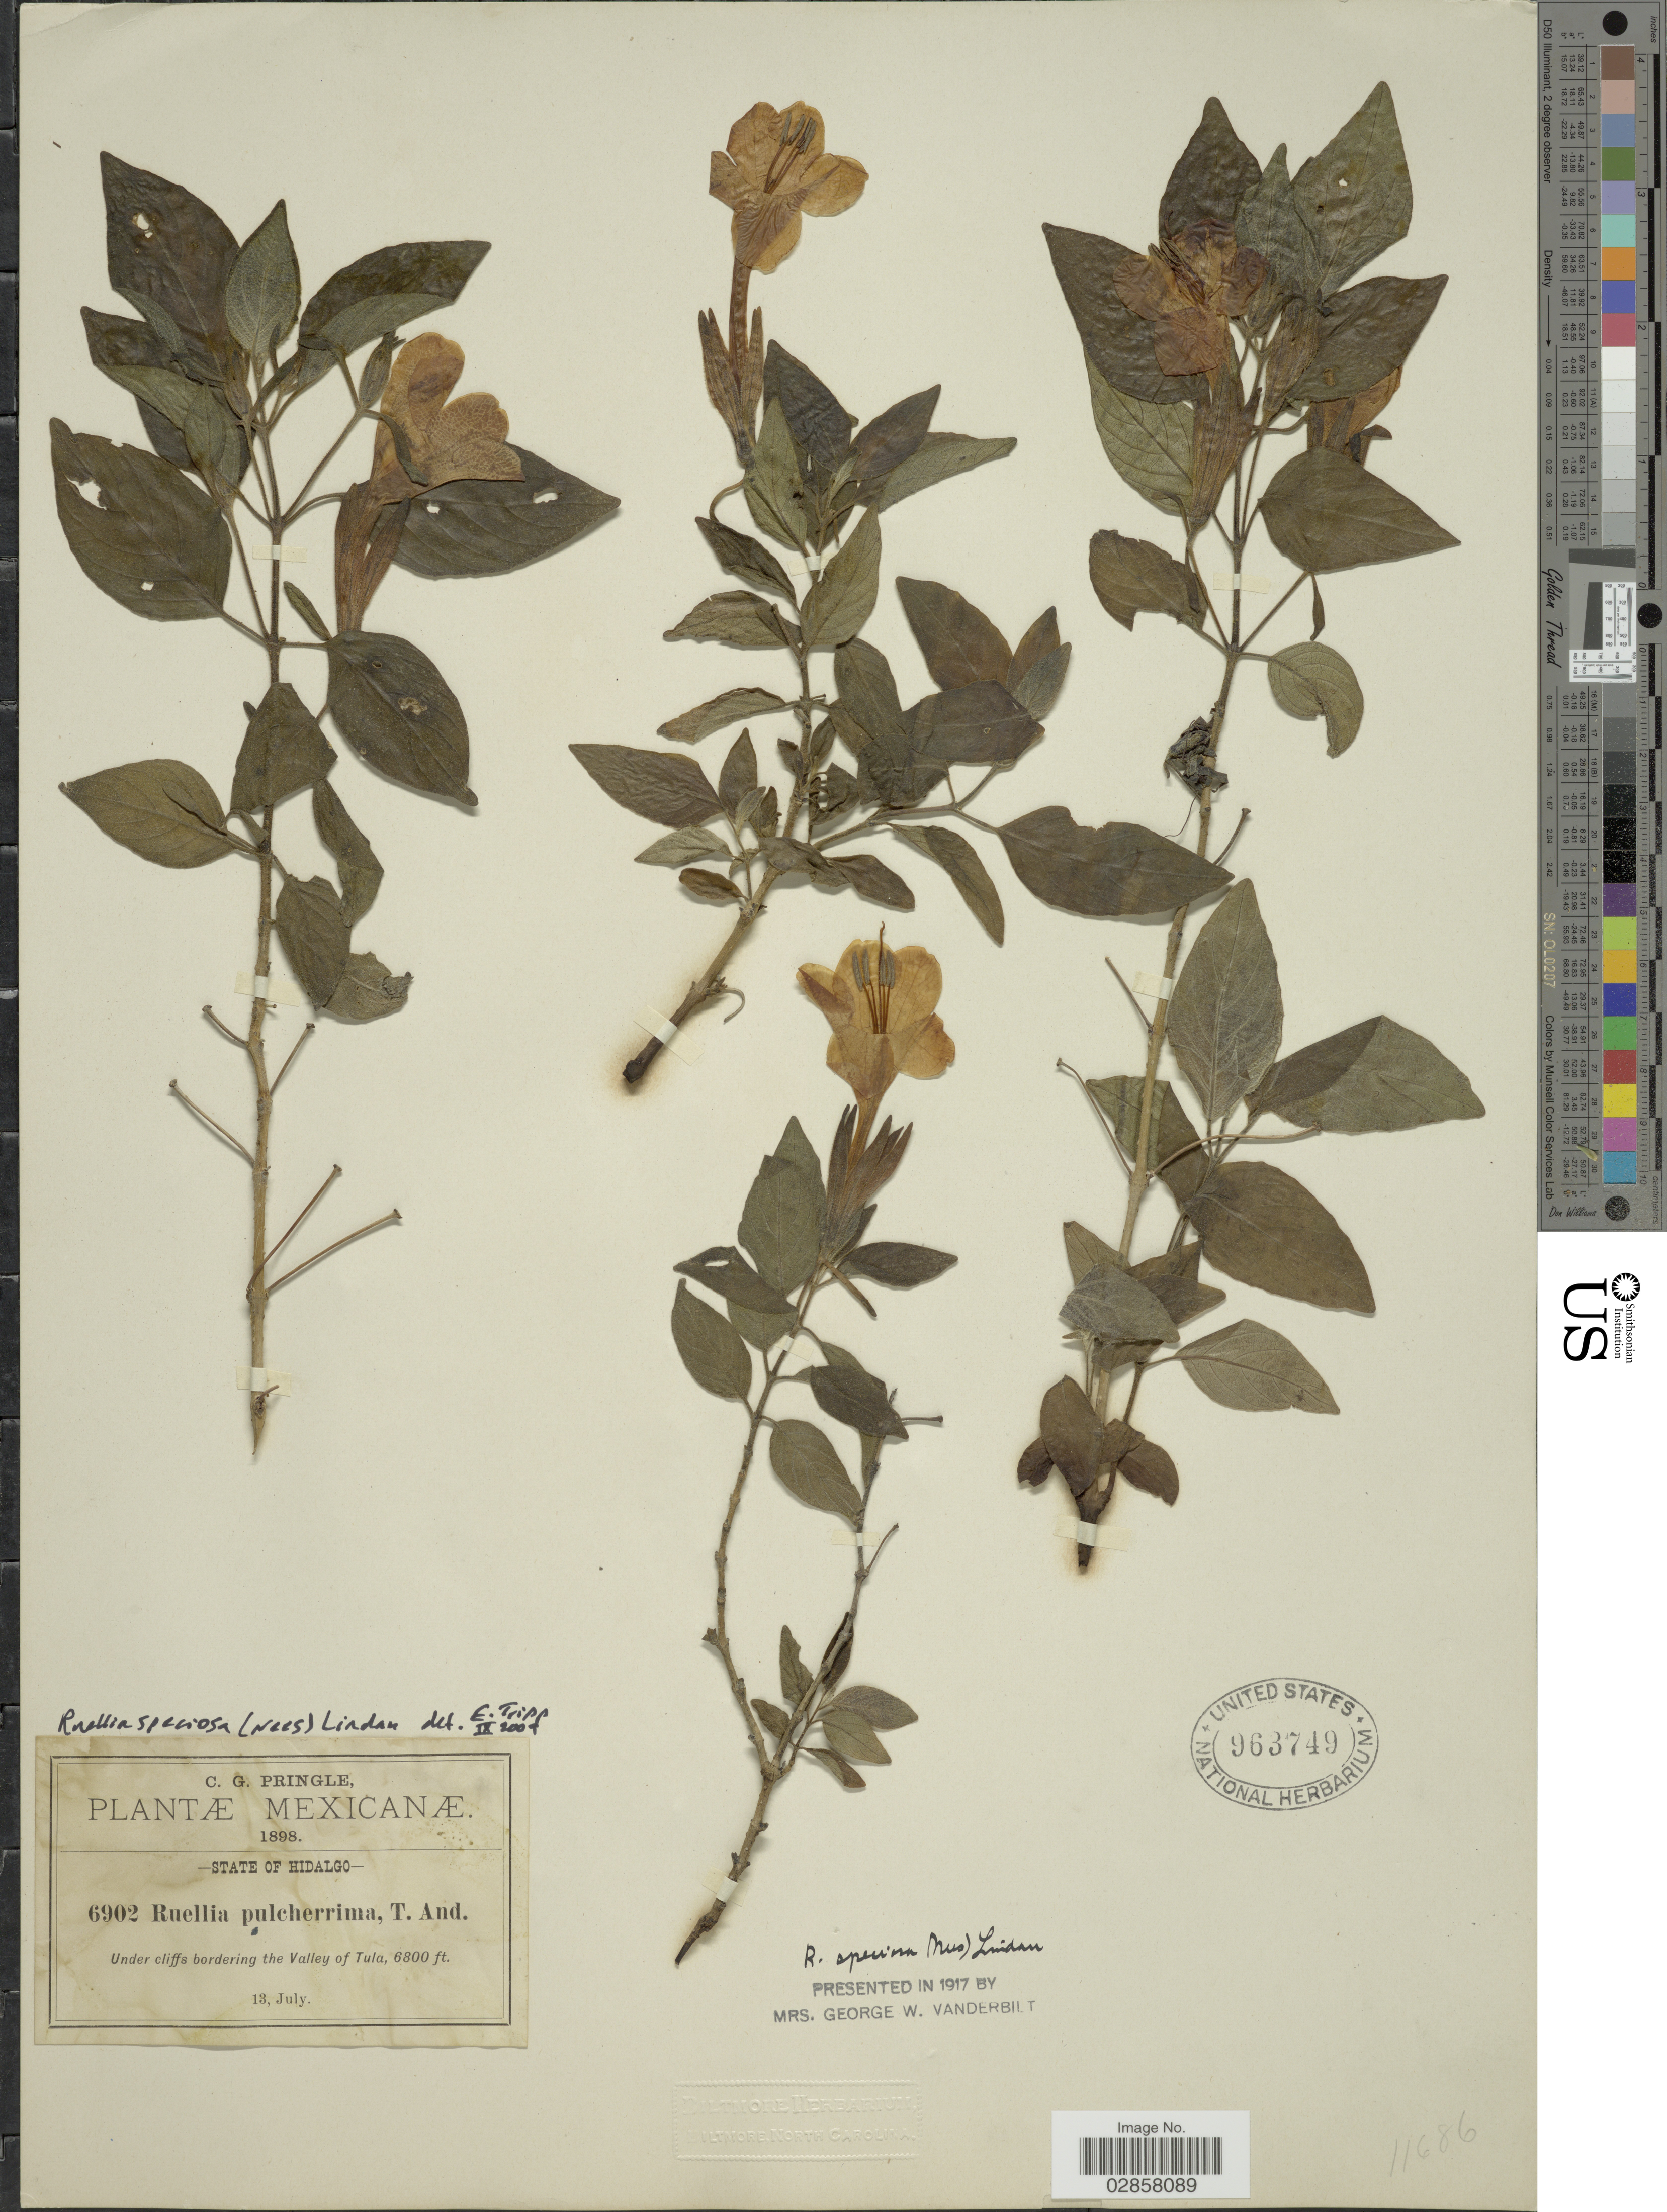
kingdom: Plantae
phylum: Tracheophyta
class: Magnoliopsida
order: Lamiales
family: Acanthaceae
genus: Ruellia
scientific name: Ruellia speciosa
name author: Mart. ex Nees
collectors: C. G. Pringle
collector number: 6902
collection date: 1898-07-13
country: Mexico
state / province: Hidalgo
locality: Under cliffs bordering the Valley of Tula.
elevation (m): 2073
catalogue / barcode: US 963749